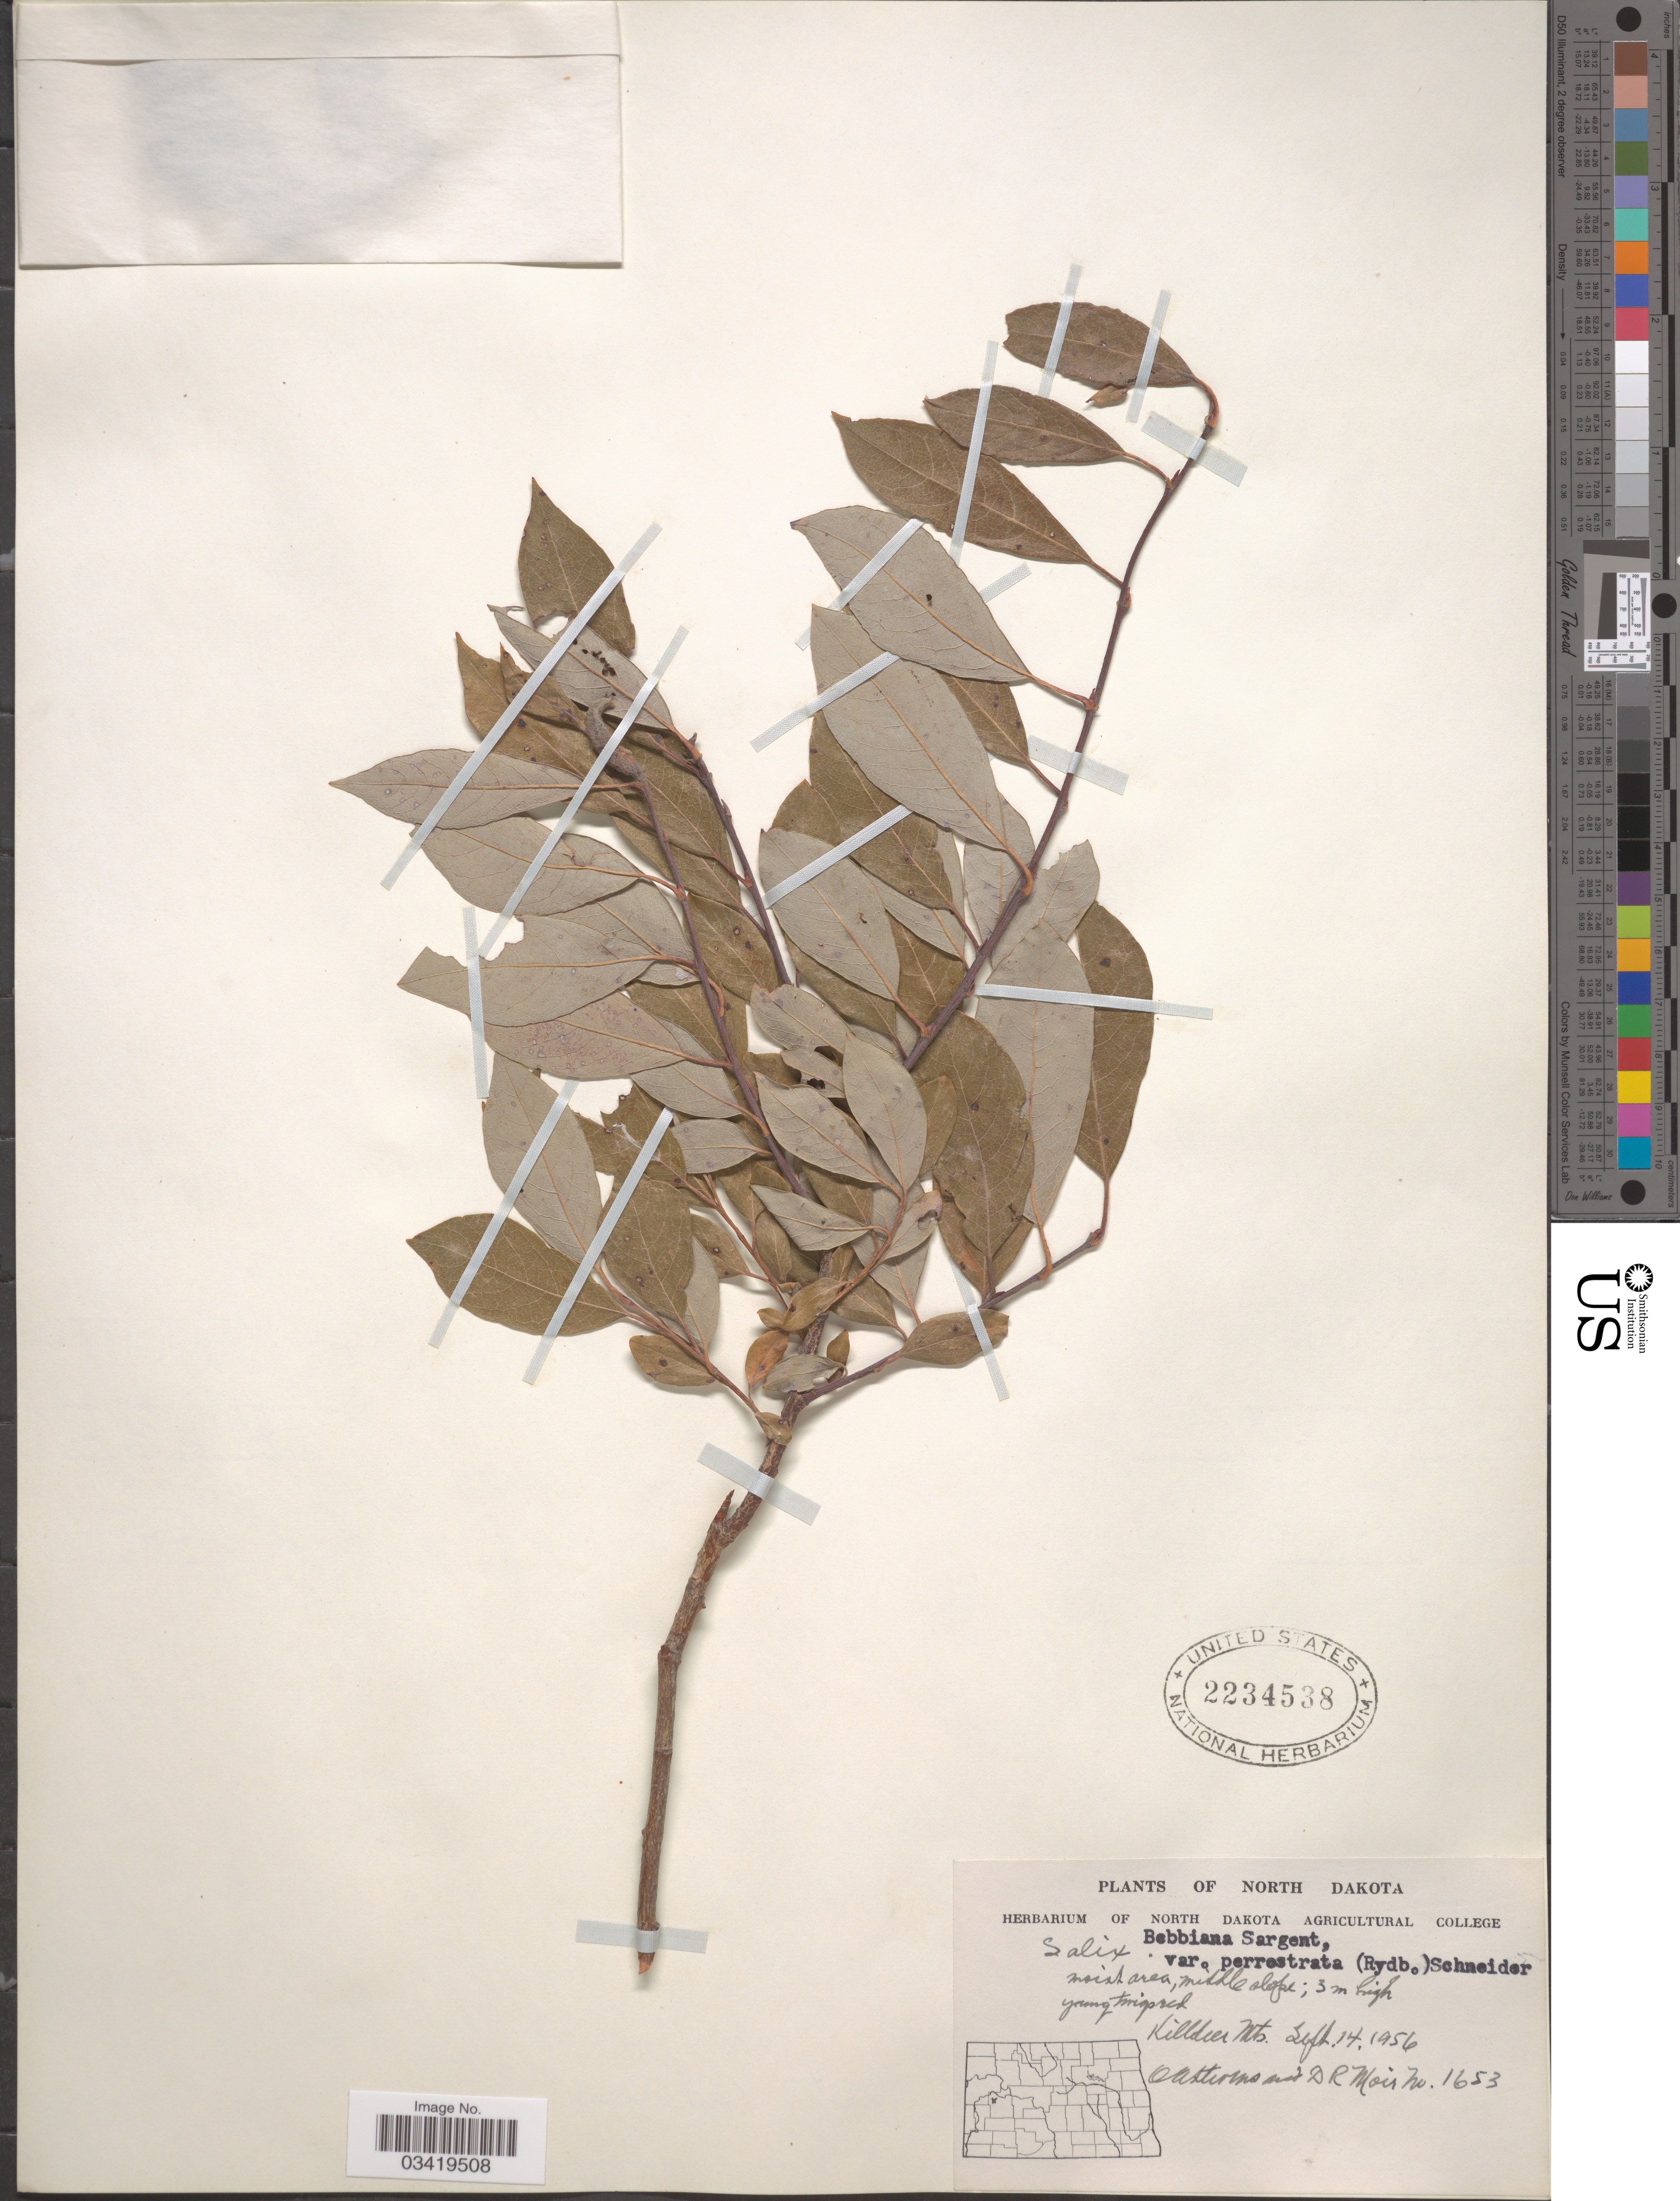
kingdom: Plantae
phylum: Tracheophyta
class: Magnoliopsida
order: Malpighiales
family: Salicaceae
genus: Salix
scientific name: Salix bebbiana var. perrostrata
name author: Sarg.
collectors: O. A. Stevens & D. Moir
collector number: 1653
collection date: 1956-09-14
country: United States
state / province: North Dakota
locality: Killdeer Mts.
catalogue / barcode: US 2234538